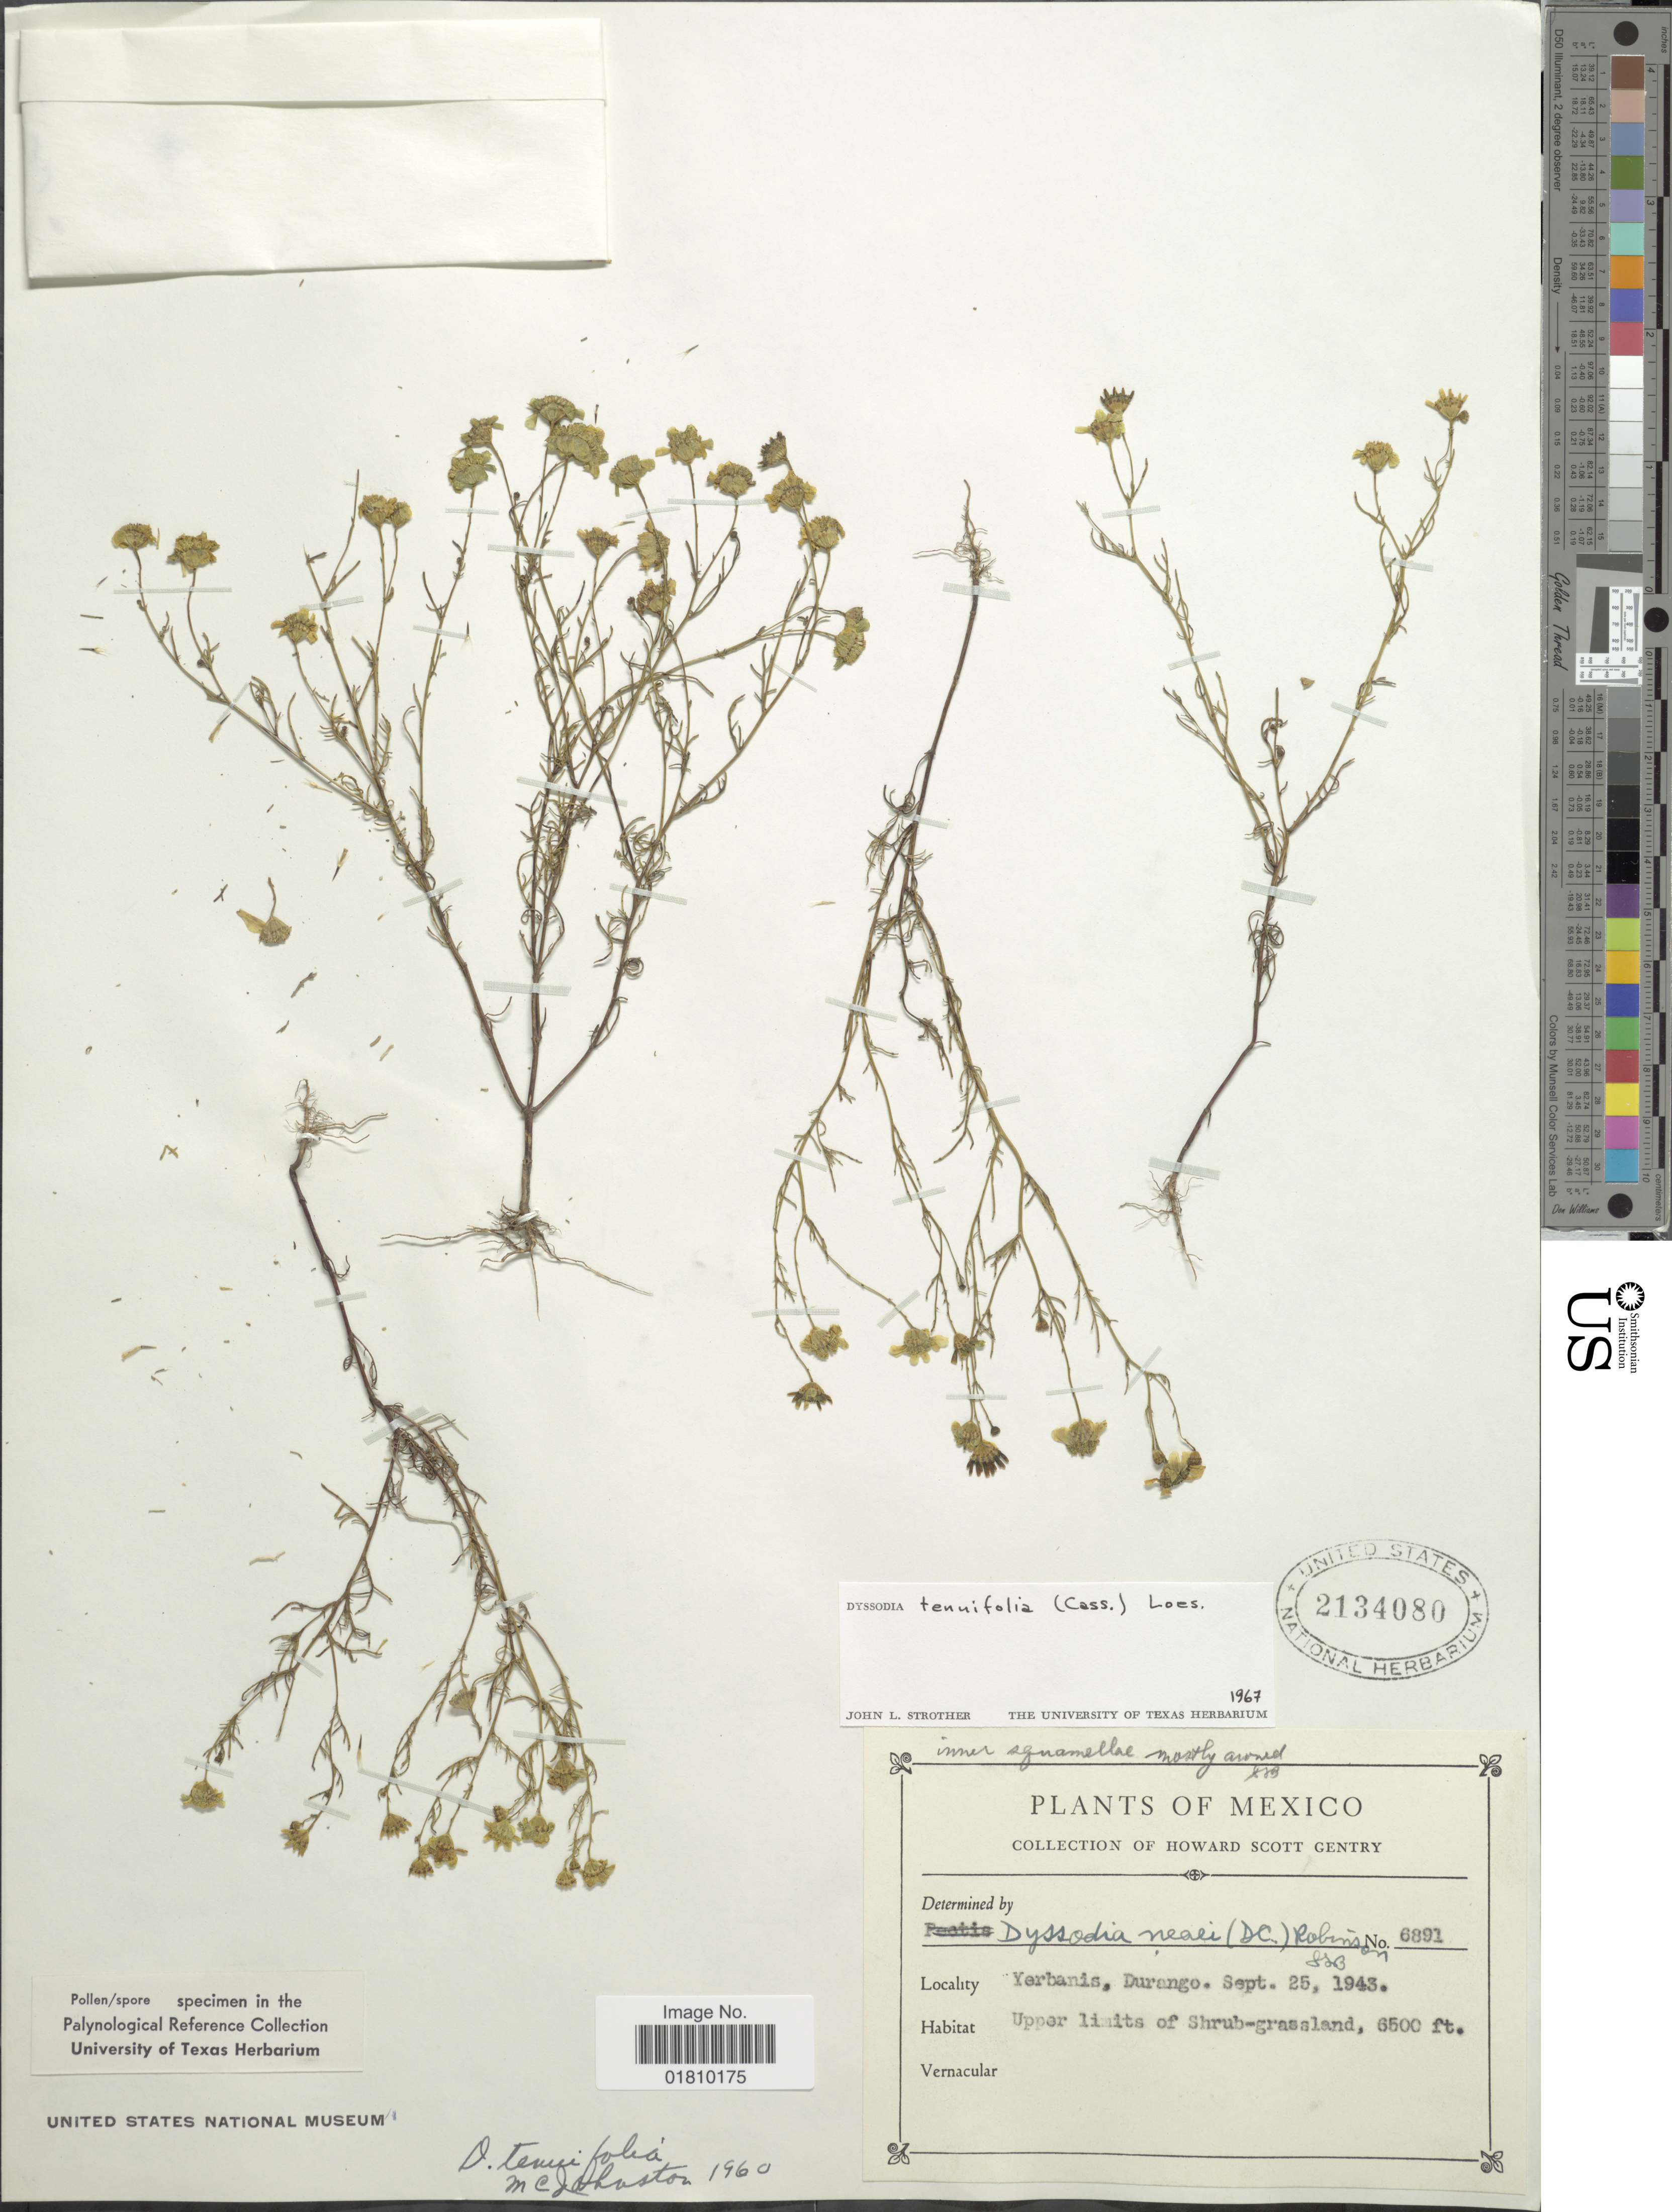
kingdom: Plantae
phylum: Tracheophyta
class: Magnoliopsida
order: Asterales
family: Asteraceae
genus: Thymophylla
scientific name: Thymophylla tenuifolia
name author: (Cass.) Rydb.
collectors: H. S. Gentry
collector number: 6891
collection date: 1943-09-25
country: Mexico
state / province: Durango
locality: Yerbanis, upper limits of Shrub-grassland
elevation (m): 1981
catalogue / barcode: US 2134080